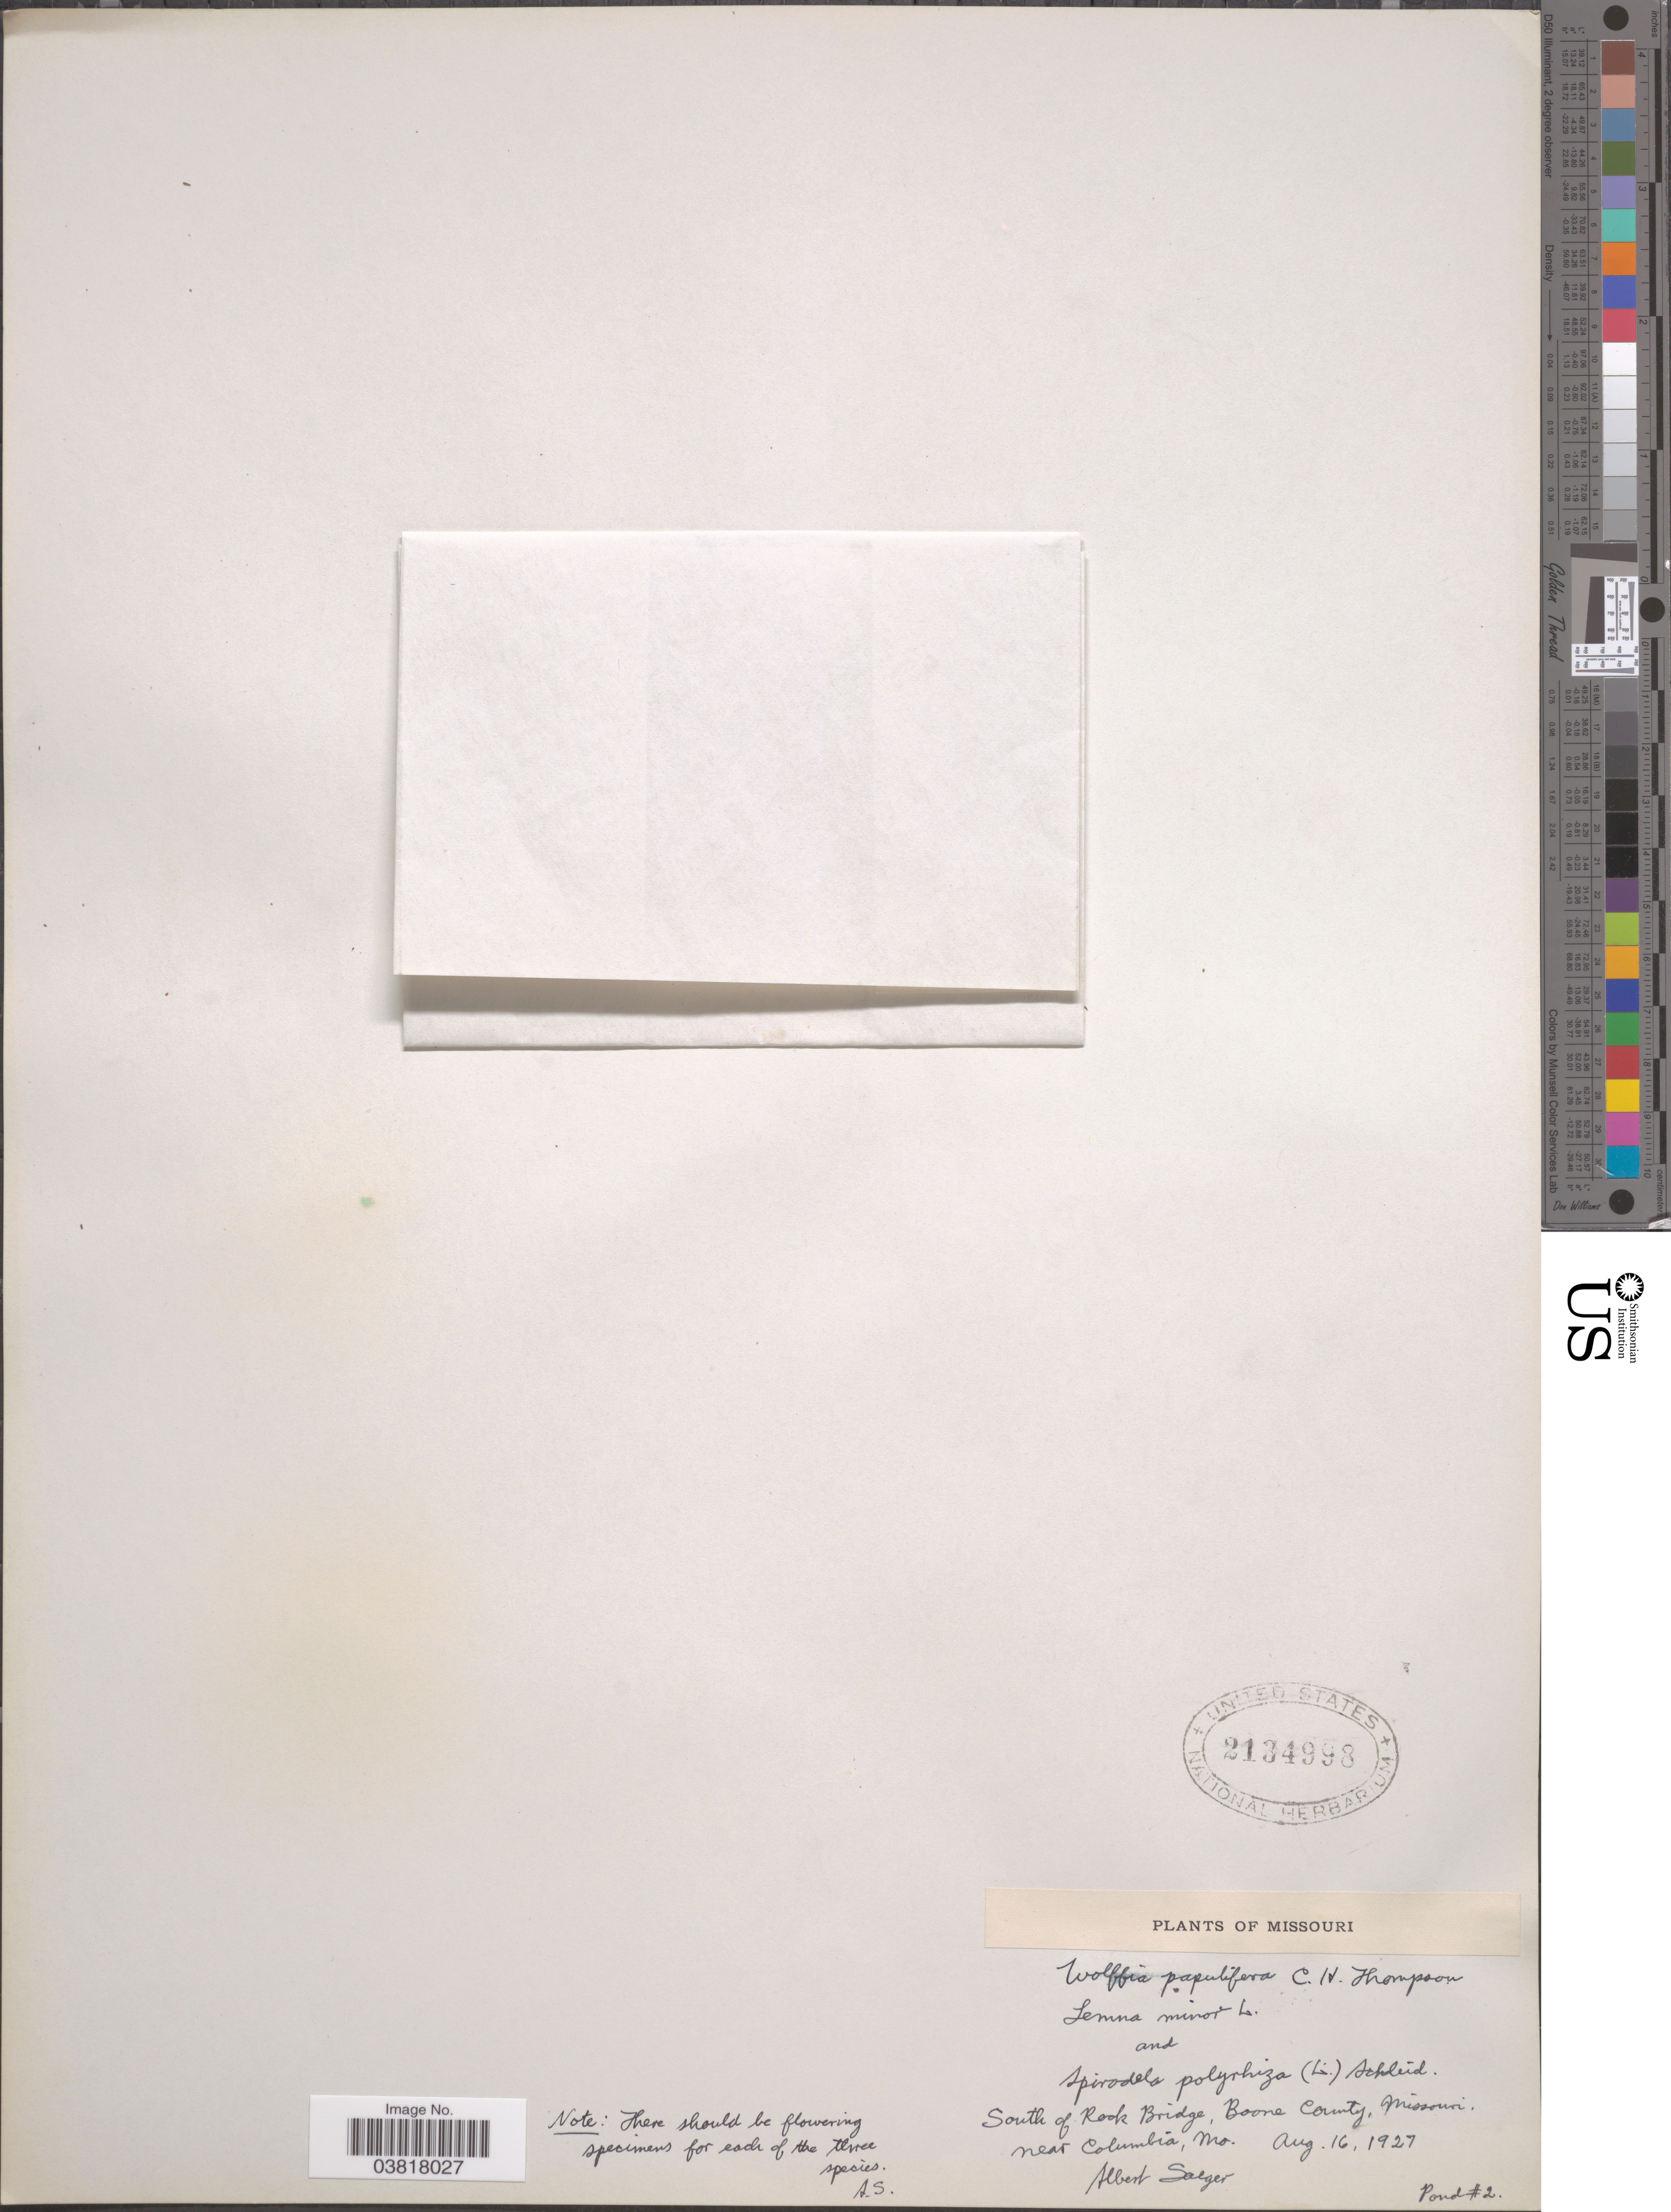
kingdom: Plantae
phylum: Tracheophyta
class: Liliopsida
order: Alismatales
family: Araceae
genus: Wolffia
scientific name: Wolffia papulifera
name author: C.H. Thomps.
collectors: A. Saeger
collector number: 2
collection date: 1927-08-16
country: United States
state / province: Missouri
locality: South of Rock Bridge, Boone County. Near Columbia.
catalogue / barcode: US 2134998